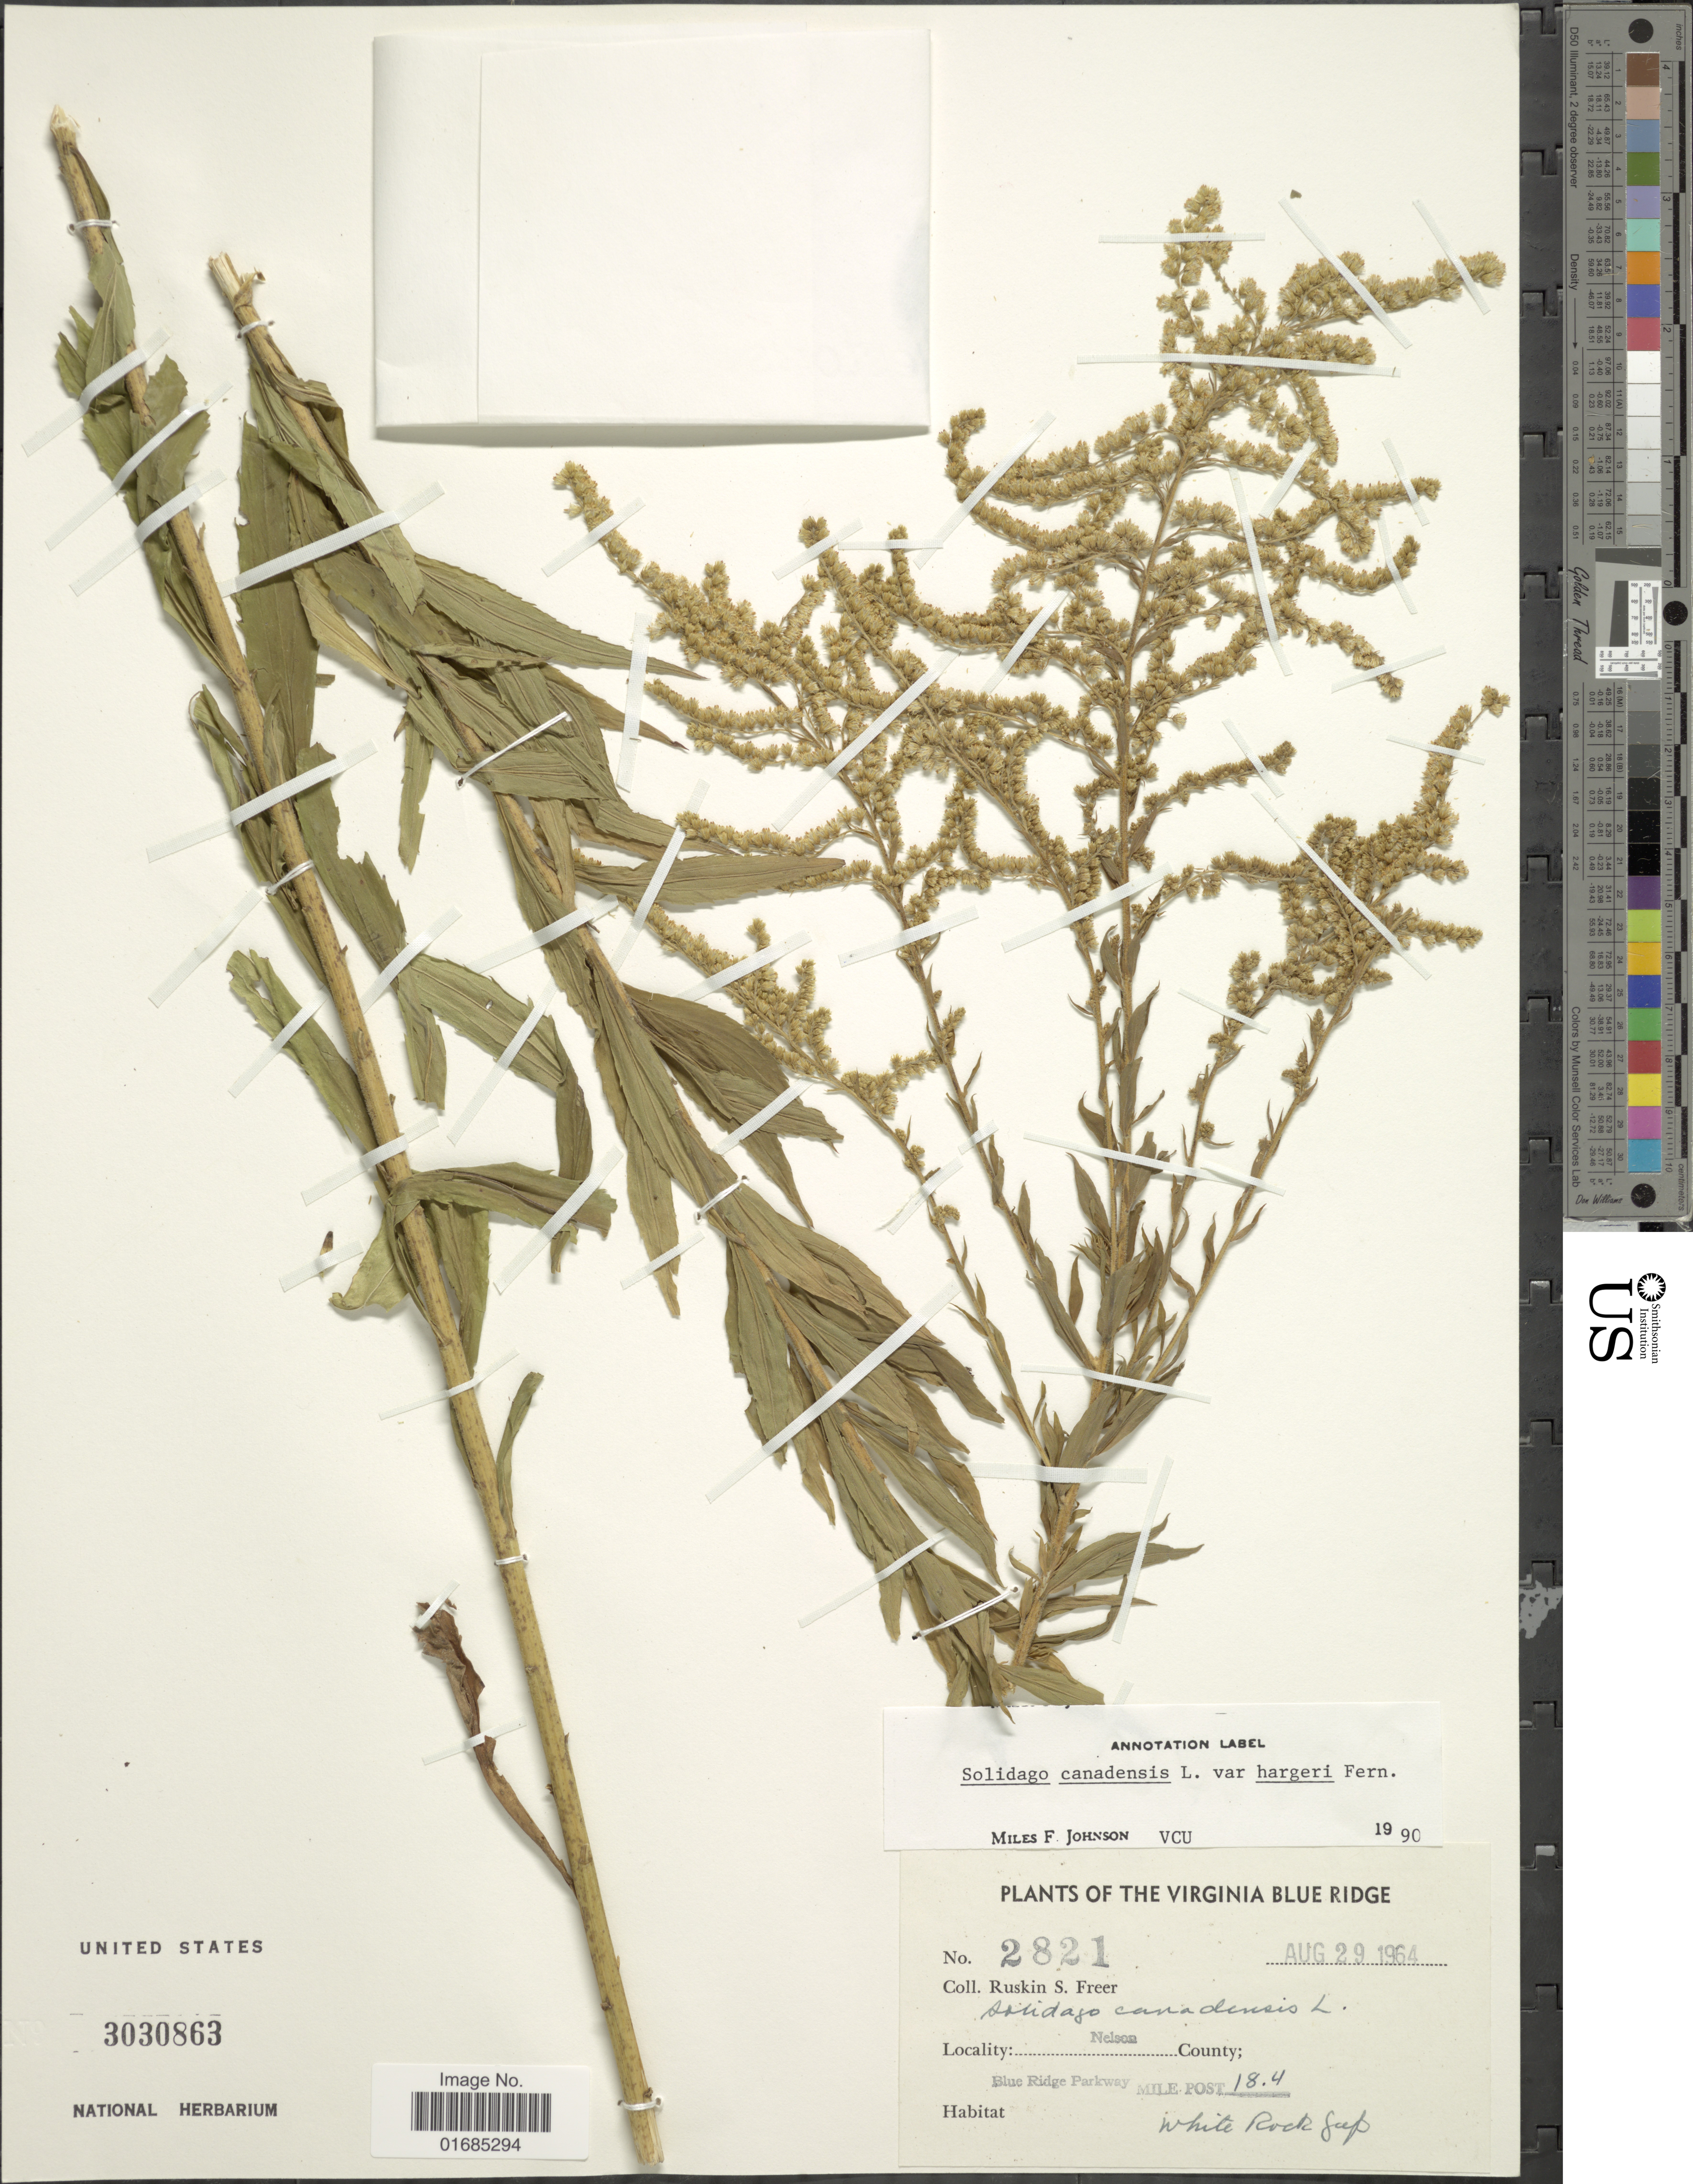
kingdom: Plantae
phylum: Tracheophyta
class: Magnoliopsida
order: Asterales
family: Asteraceae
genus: Solidago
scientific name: Solidago canadensis var. canadensis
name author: L.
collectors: R. Freer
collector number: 2821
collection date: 1964-08-29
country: United States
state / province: Virginia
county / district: Nelson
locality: Virginia Blue Ridge, Nelson County, Blue Ridge Parkway, Mile Post 18.4, white rock gap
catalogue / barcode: US 3030863